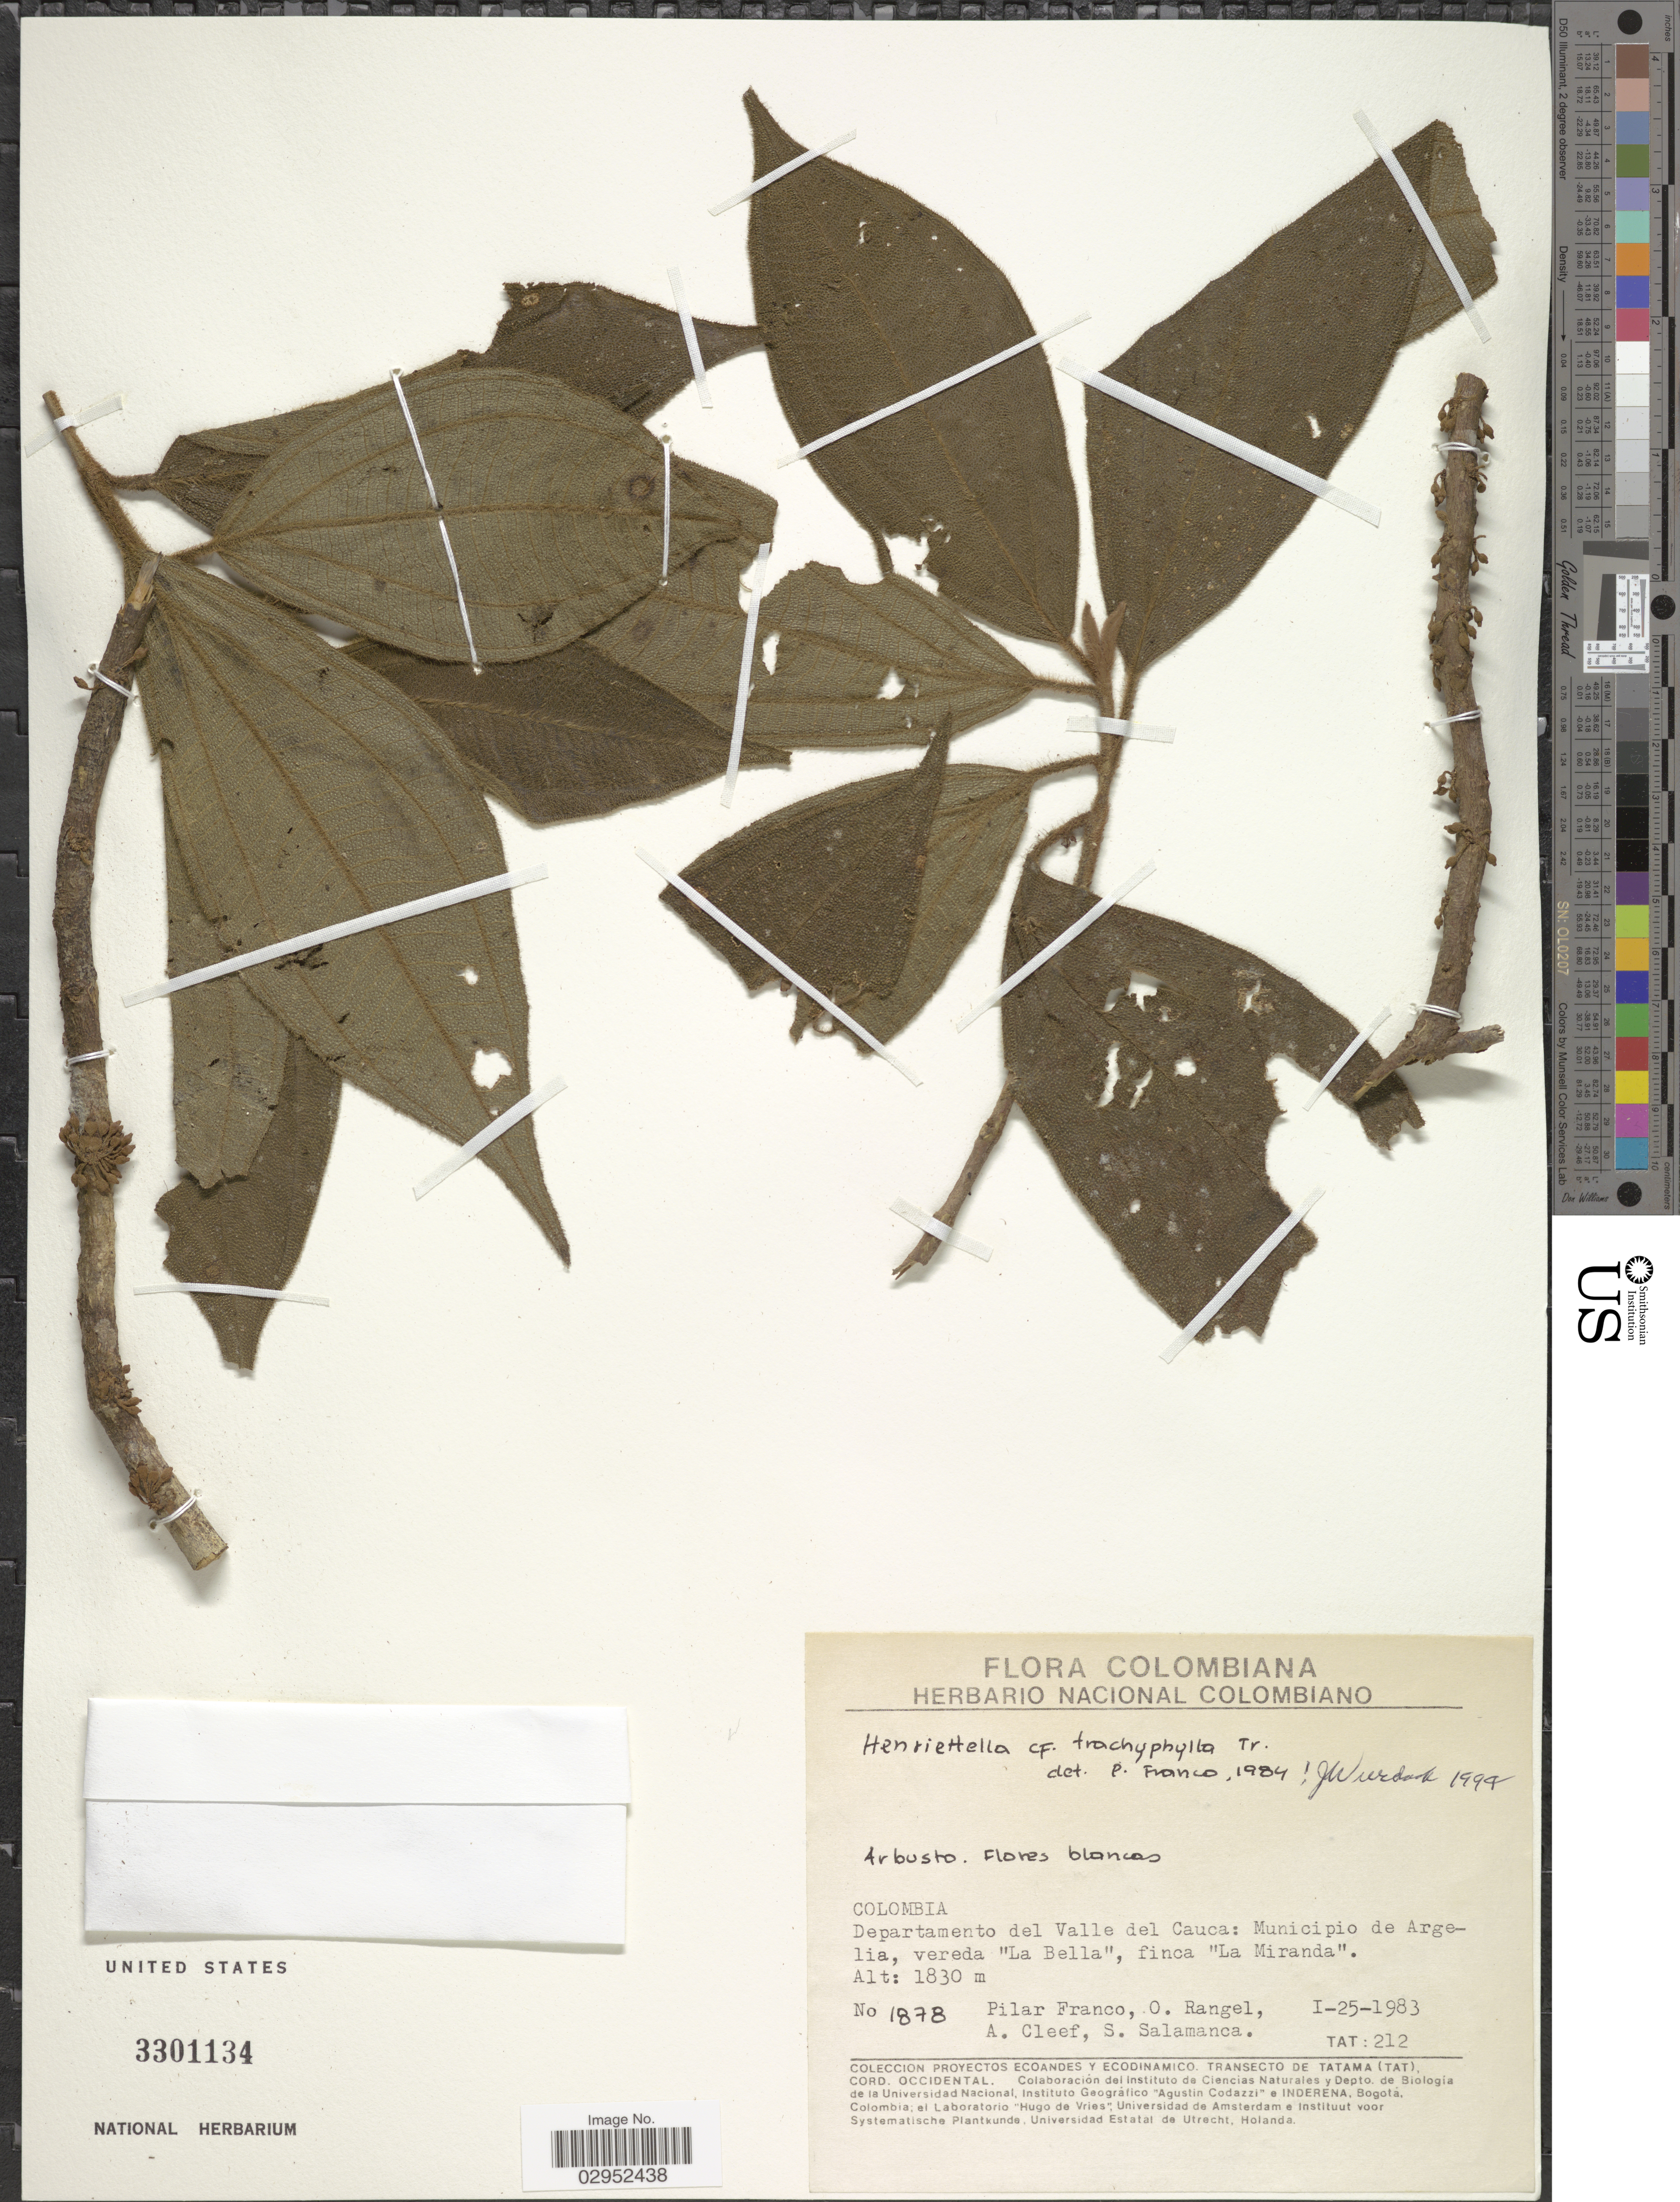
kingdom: Plantae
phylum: Tracheophyta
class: Magnoliopsida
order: Myrtales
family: Melastomataceae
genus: Henriettea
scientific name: Henriettea trachyphylla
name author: (Triana) Penneys et al.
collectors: P. Franco Roselli, O. Rangel, A. M. Cleef & S. Salamanca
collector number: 1878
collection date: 1983-01-25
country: Colombia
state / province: Valle del Cauca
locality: Departamento del Valle del Cauca: Municipio de Argelia, vereda "La Bella", finca "La Miranda".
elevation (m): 1830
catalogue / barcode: US 3301134